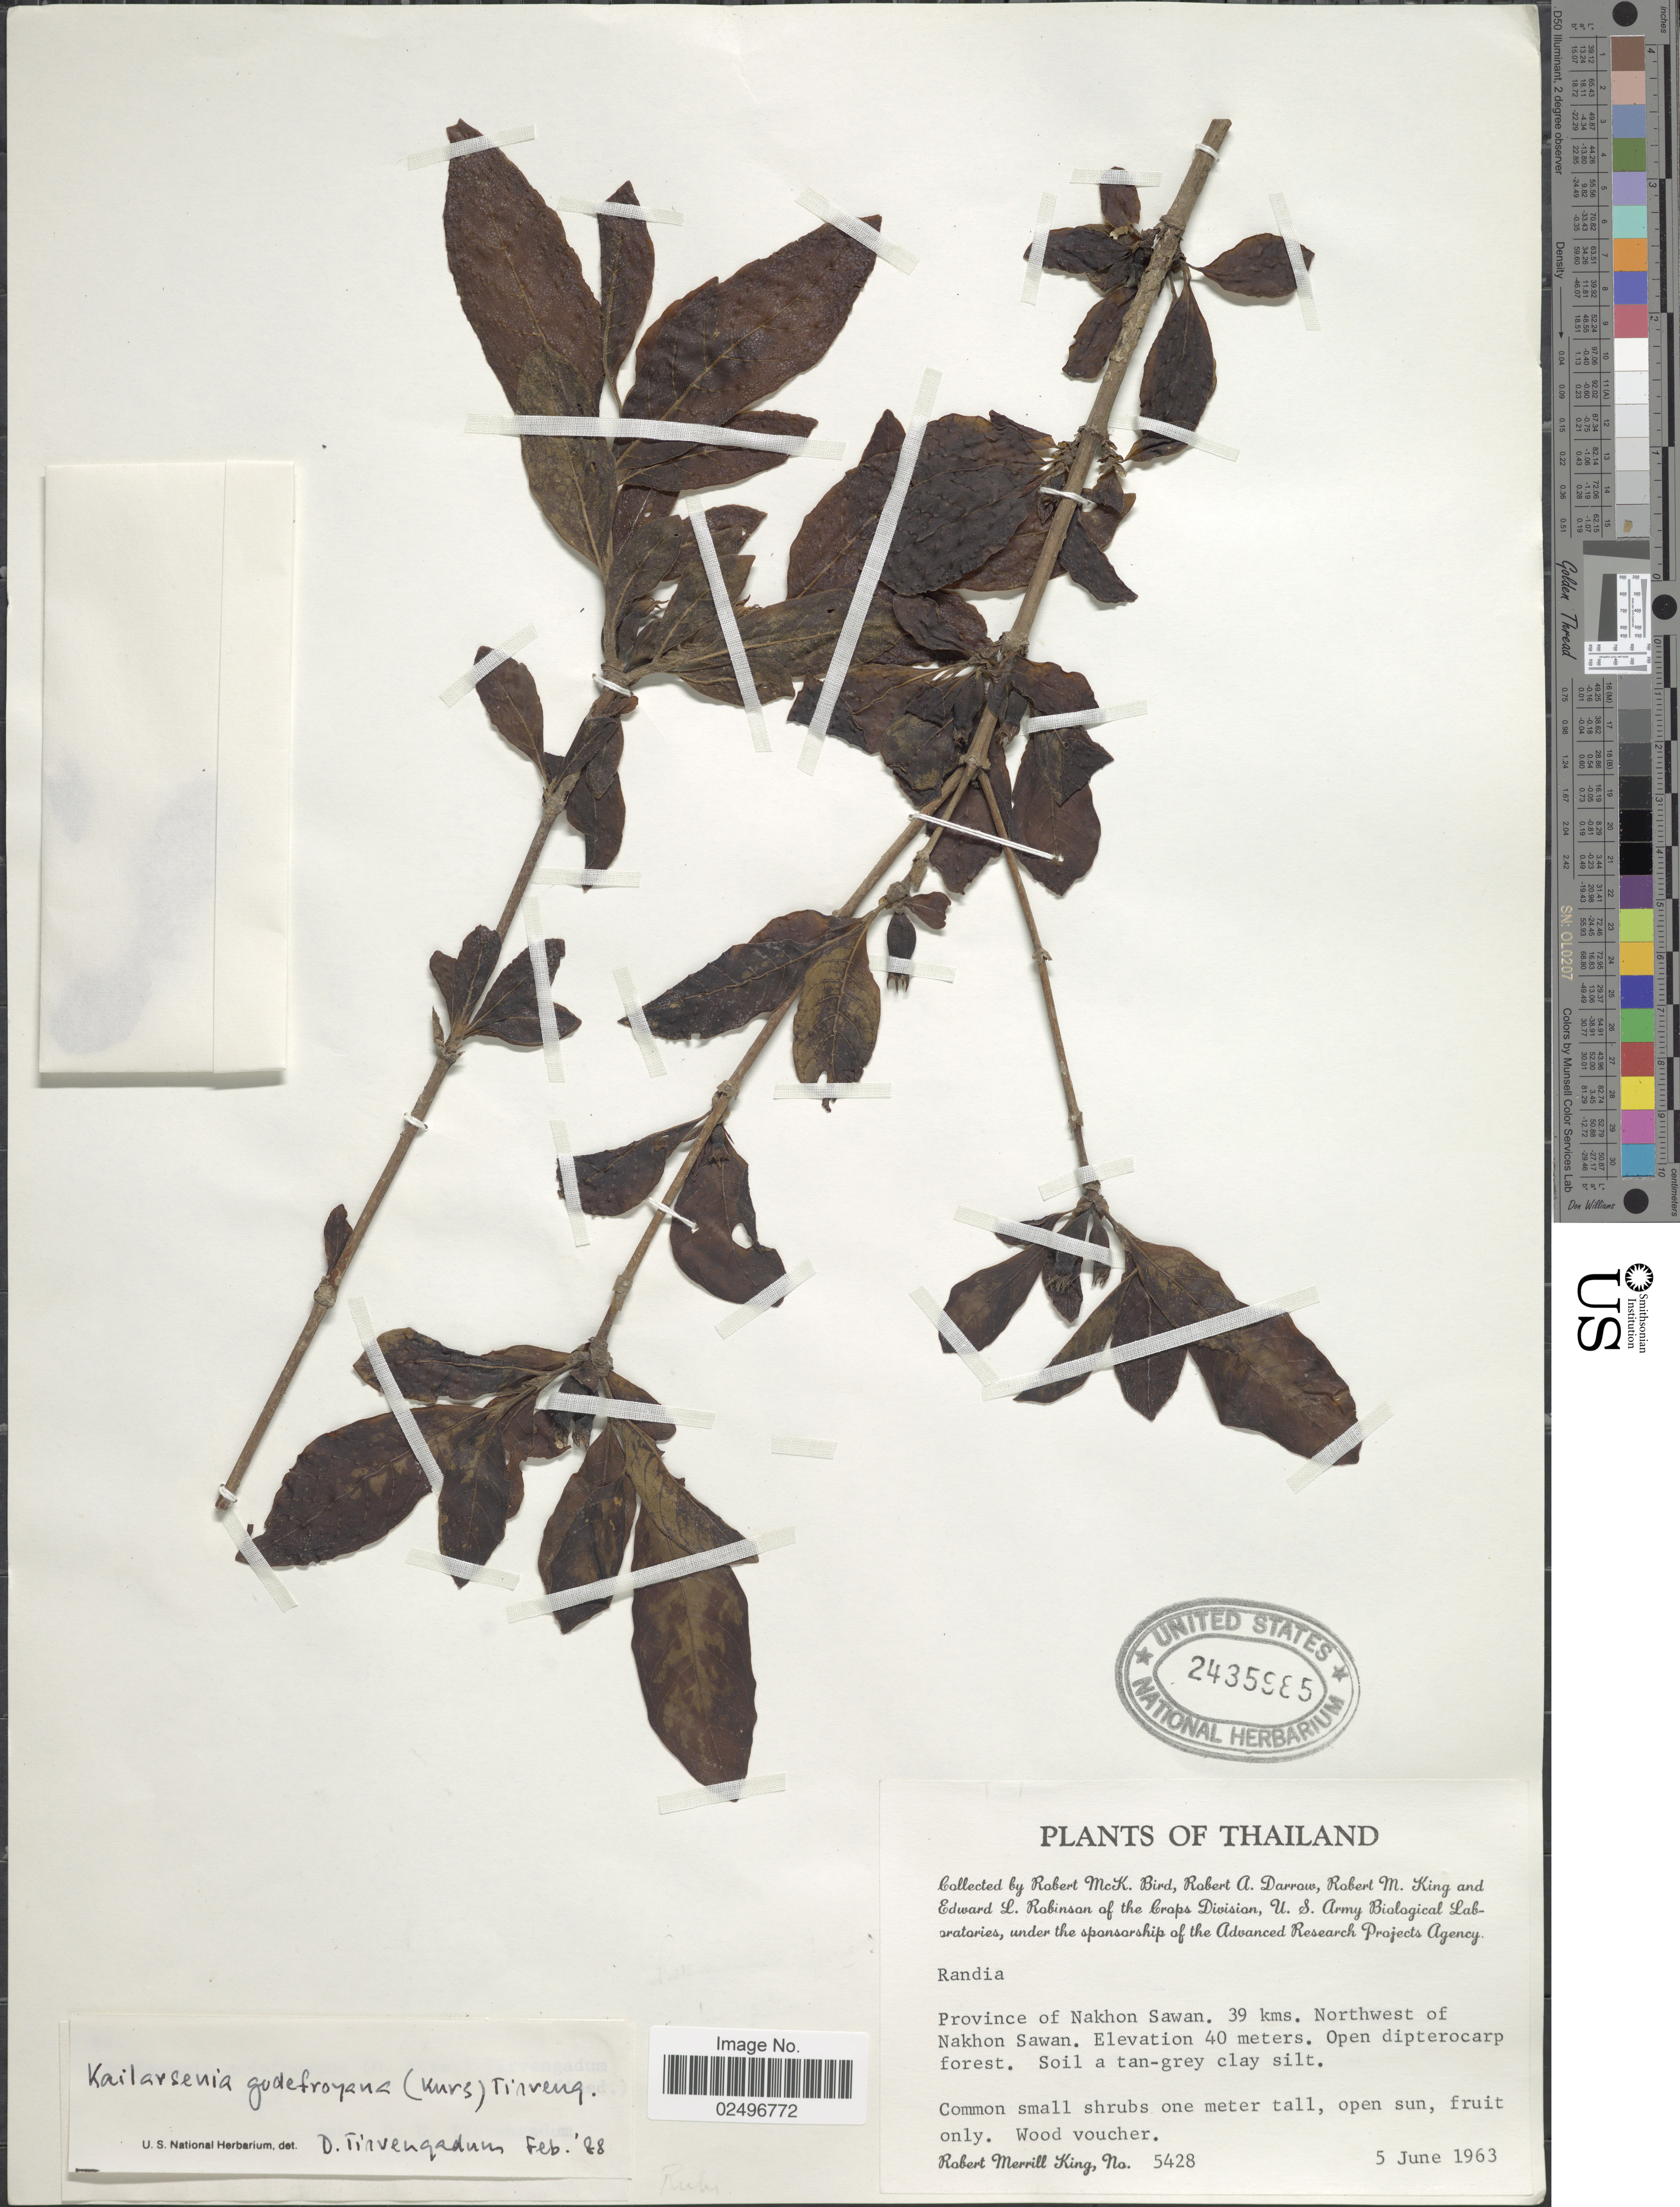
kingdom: Plantae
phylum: Tracheophyta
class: Magnoliopsida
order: Gentianales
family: Rubiaceae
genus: Kailarsenia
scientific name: Kailarsenia godefroyana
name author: (Kuntze) Tirveng.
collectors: R. M. King, R. M. Bird, R. A. Darrow & E. L. Robinson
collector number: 5428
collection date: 1963-06-05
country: Thailand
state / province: Nakhon Sawan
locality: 39 kms. Northwest of Nakhon Sawan.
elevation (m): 40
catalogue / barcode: US 2435985